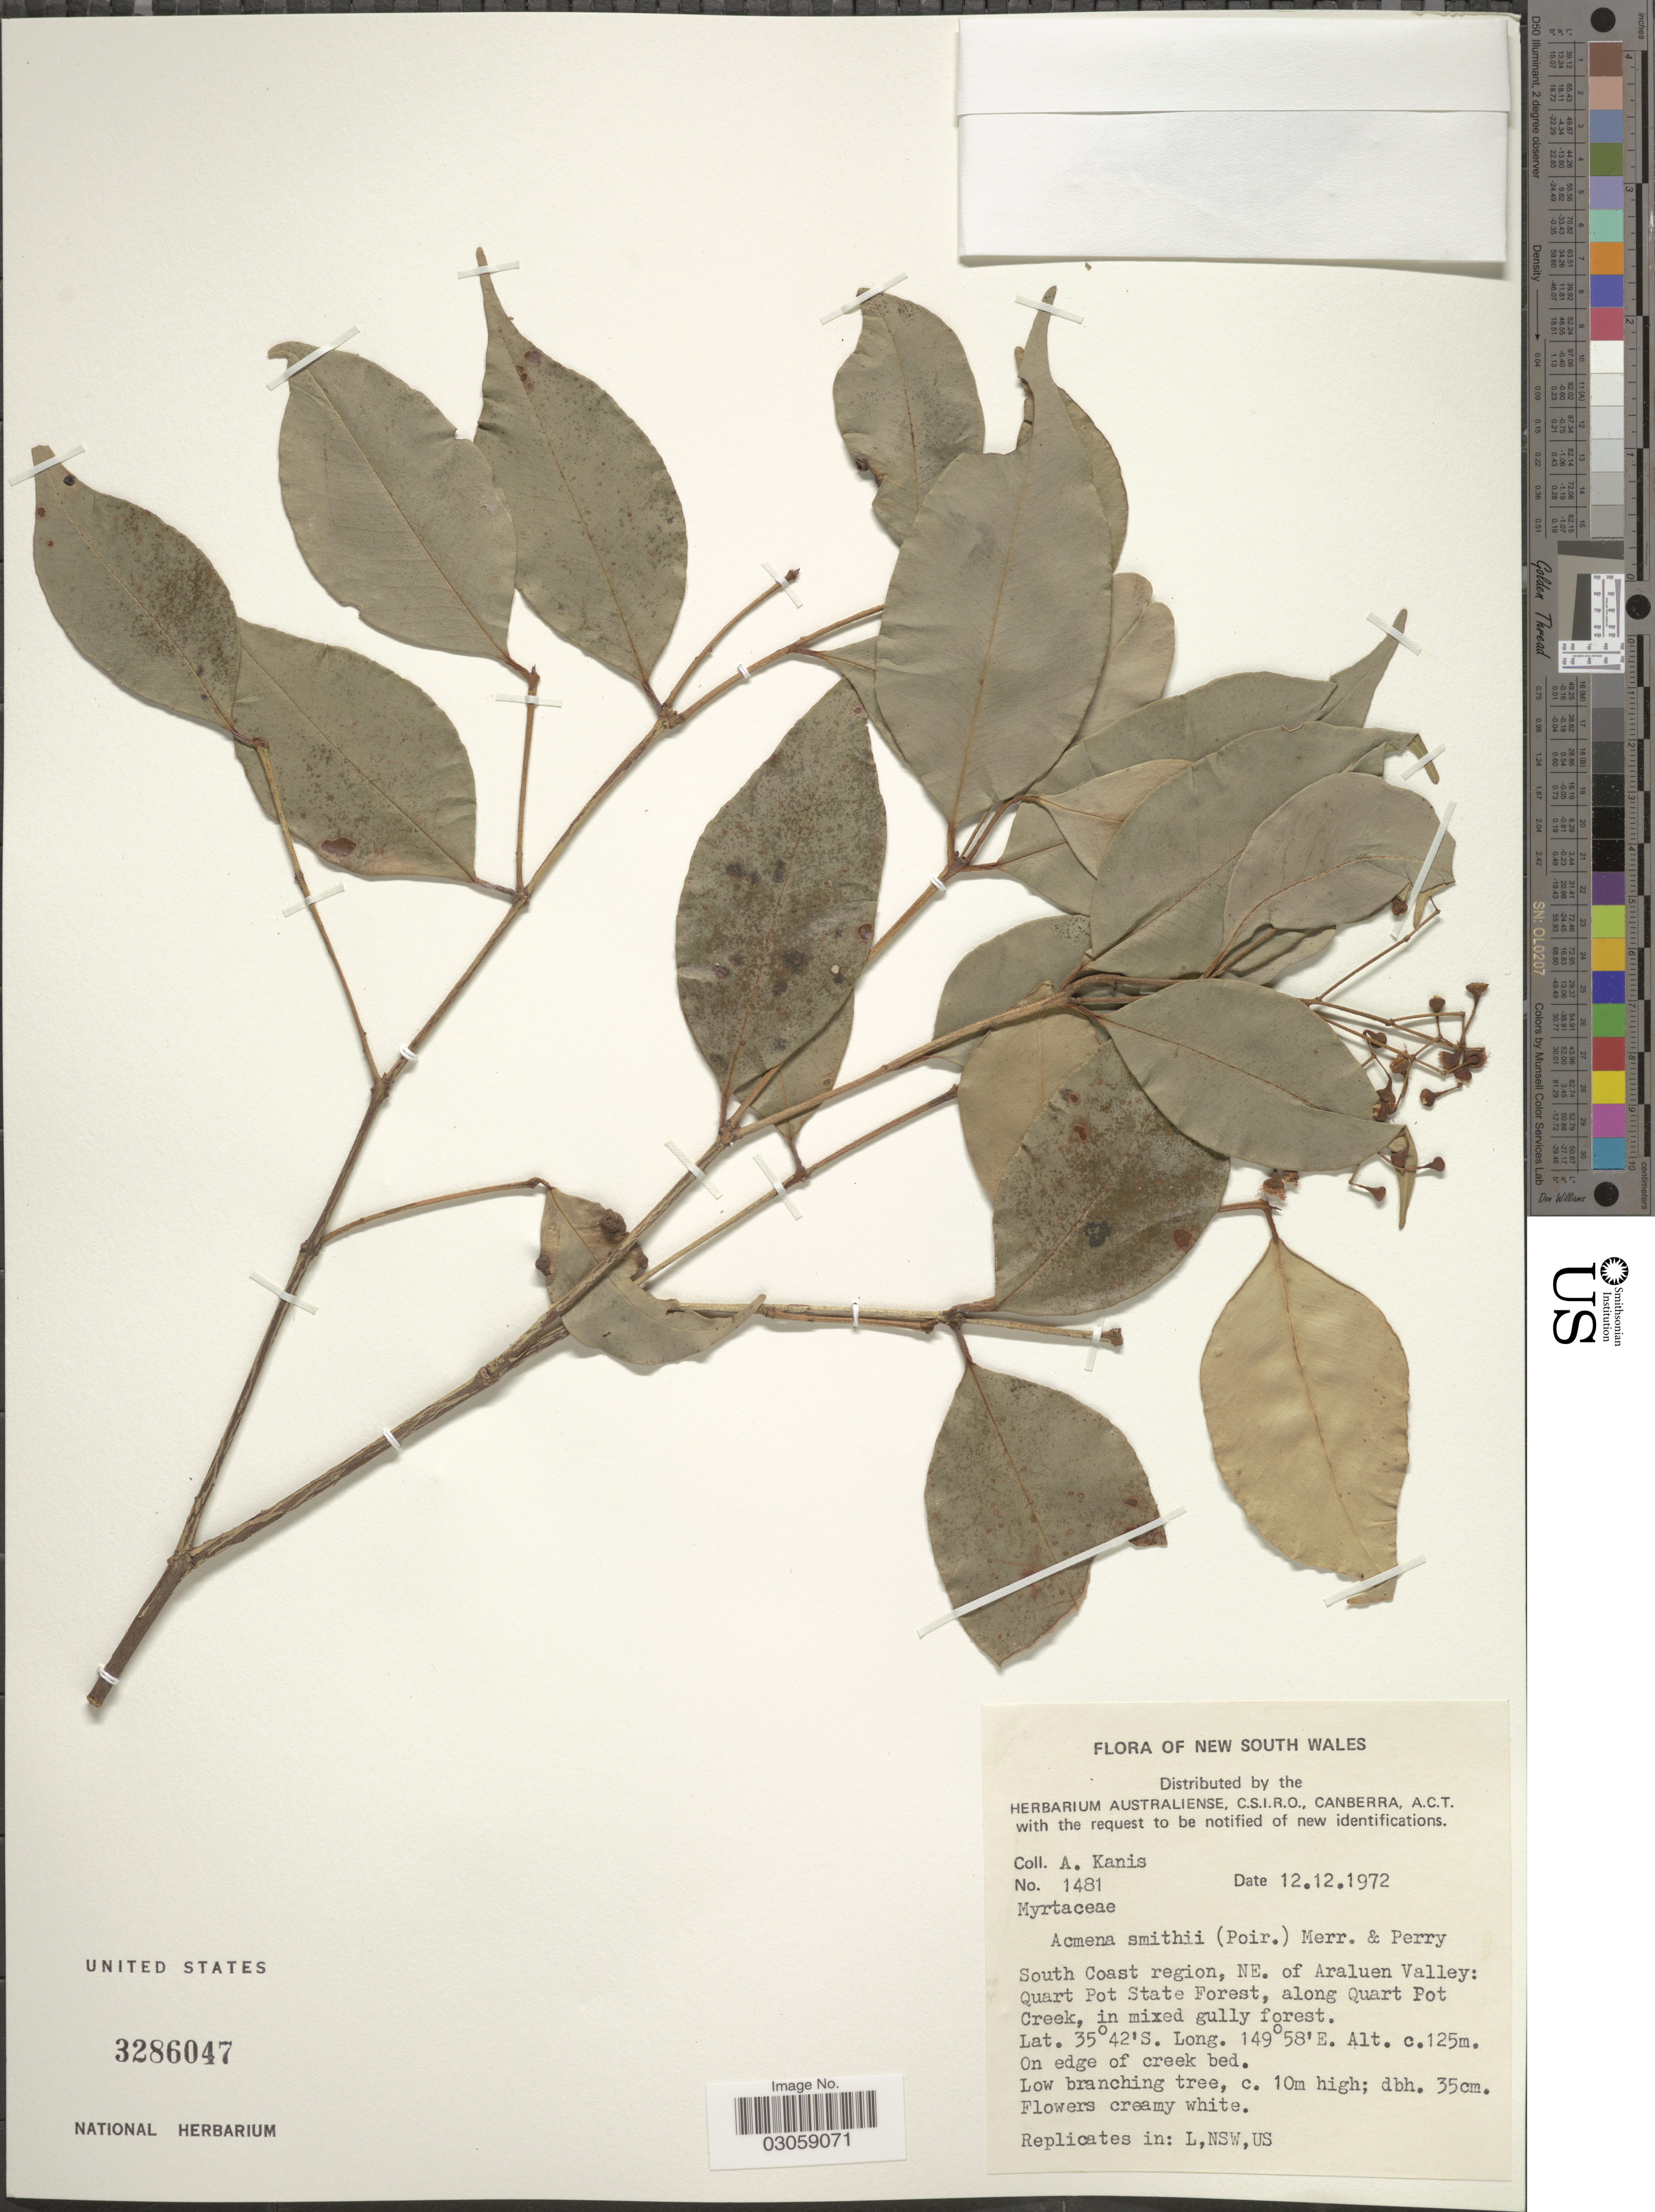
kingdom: Plantae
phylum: Tracheophyta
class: Magnoliopsida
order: Myrtales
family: Myrtaceae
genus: Syzygium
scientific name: Syzygium smithii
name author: (Poir.) Nied.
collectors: A. Kanis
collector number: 1481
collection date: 1972-12-12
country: Australia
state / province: New South Wales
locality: South Coast region, NE. of Araluen Valley: Quart Pot State Forest, along Quart Pot Creek, in mixed gully forest.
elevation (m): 125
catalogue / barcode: US 3286047